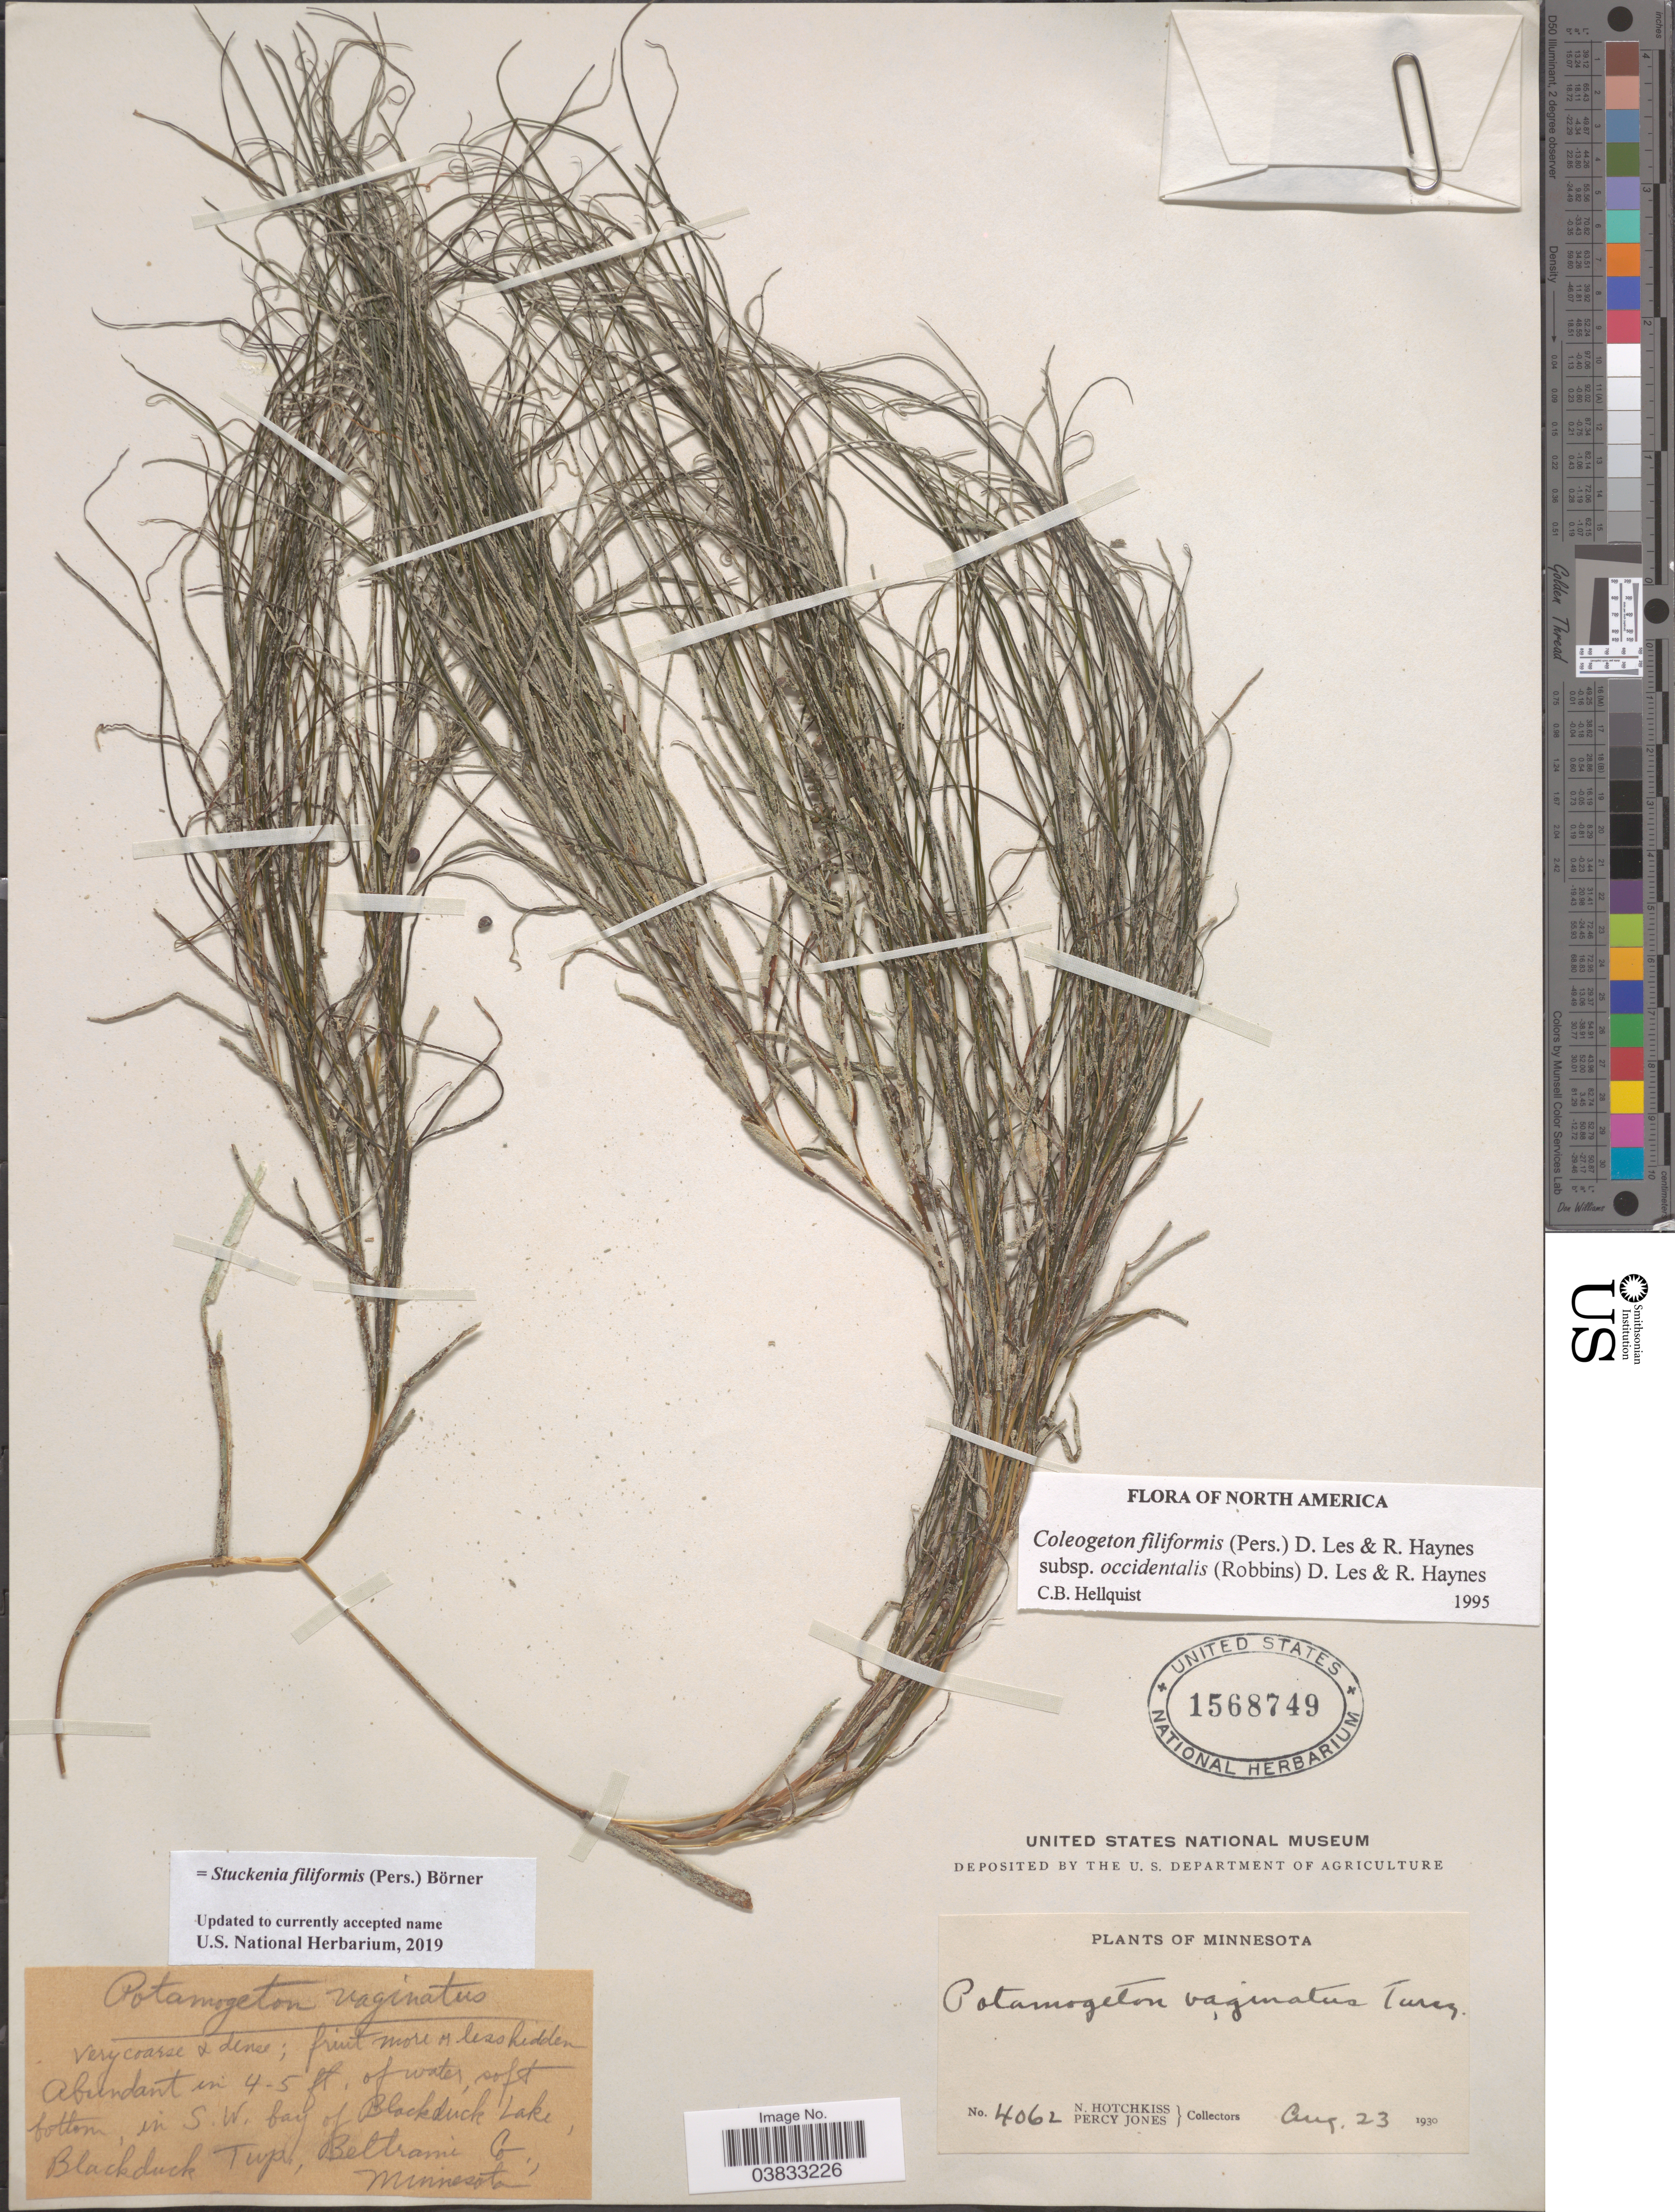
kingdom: Plantae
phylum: Tracheophyta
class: Liliopsida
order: Alismatales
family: Potamogetonaceae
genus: Stuckenia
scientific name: Stuckenia filiformis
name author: (Pers.) Börner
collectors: N. Hotchkiss & P. Jones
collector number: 4062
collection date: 1930-08-23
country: United States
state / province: Minnesota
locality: In S. W. bay of Blackduck Lake, Blackduck Twp, Beltrami Co.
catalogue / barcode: US 1568749